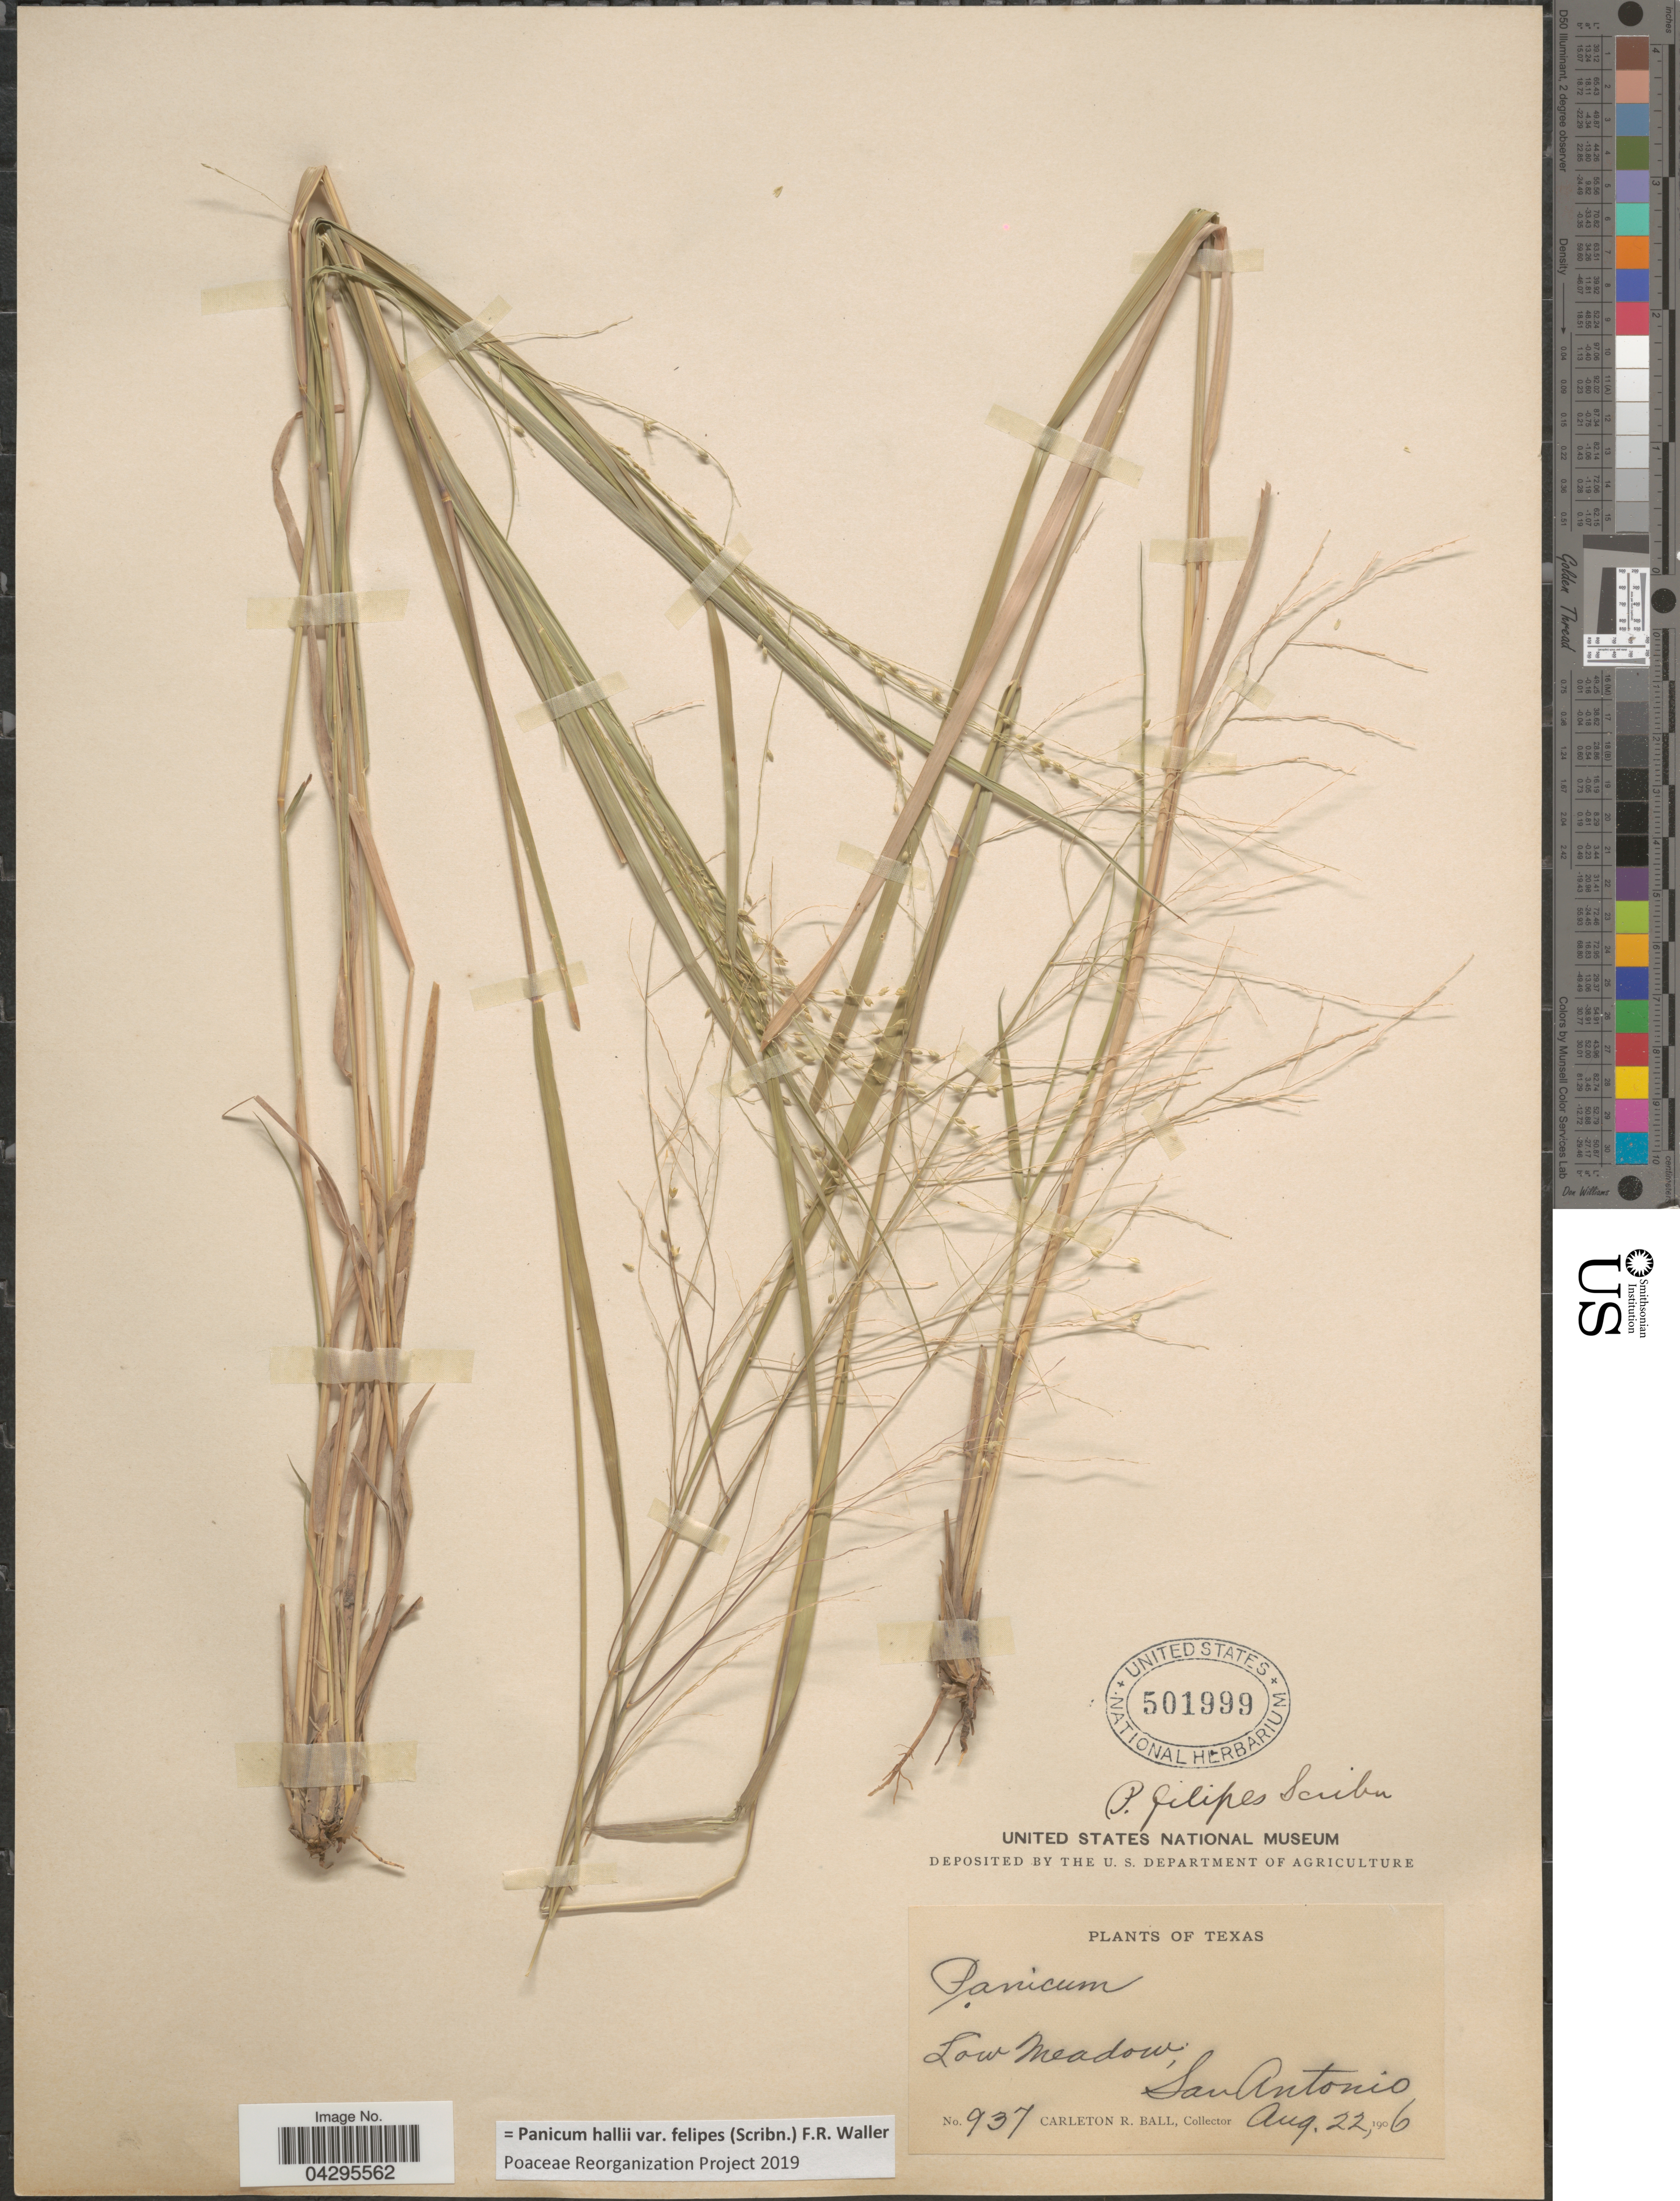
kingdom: Plantae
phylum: Tracheophyta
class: Liliopsida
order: Poales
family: Poaceae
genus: Panicum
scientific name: Panicum hallii var. felipes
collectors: C. R. Ball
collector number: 937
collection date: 1906-08-22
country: United States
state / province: Texas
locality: Low Meadow, San Antonio.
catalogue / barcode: US 501999